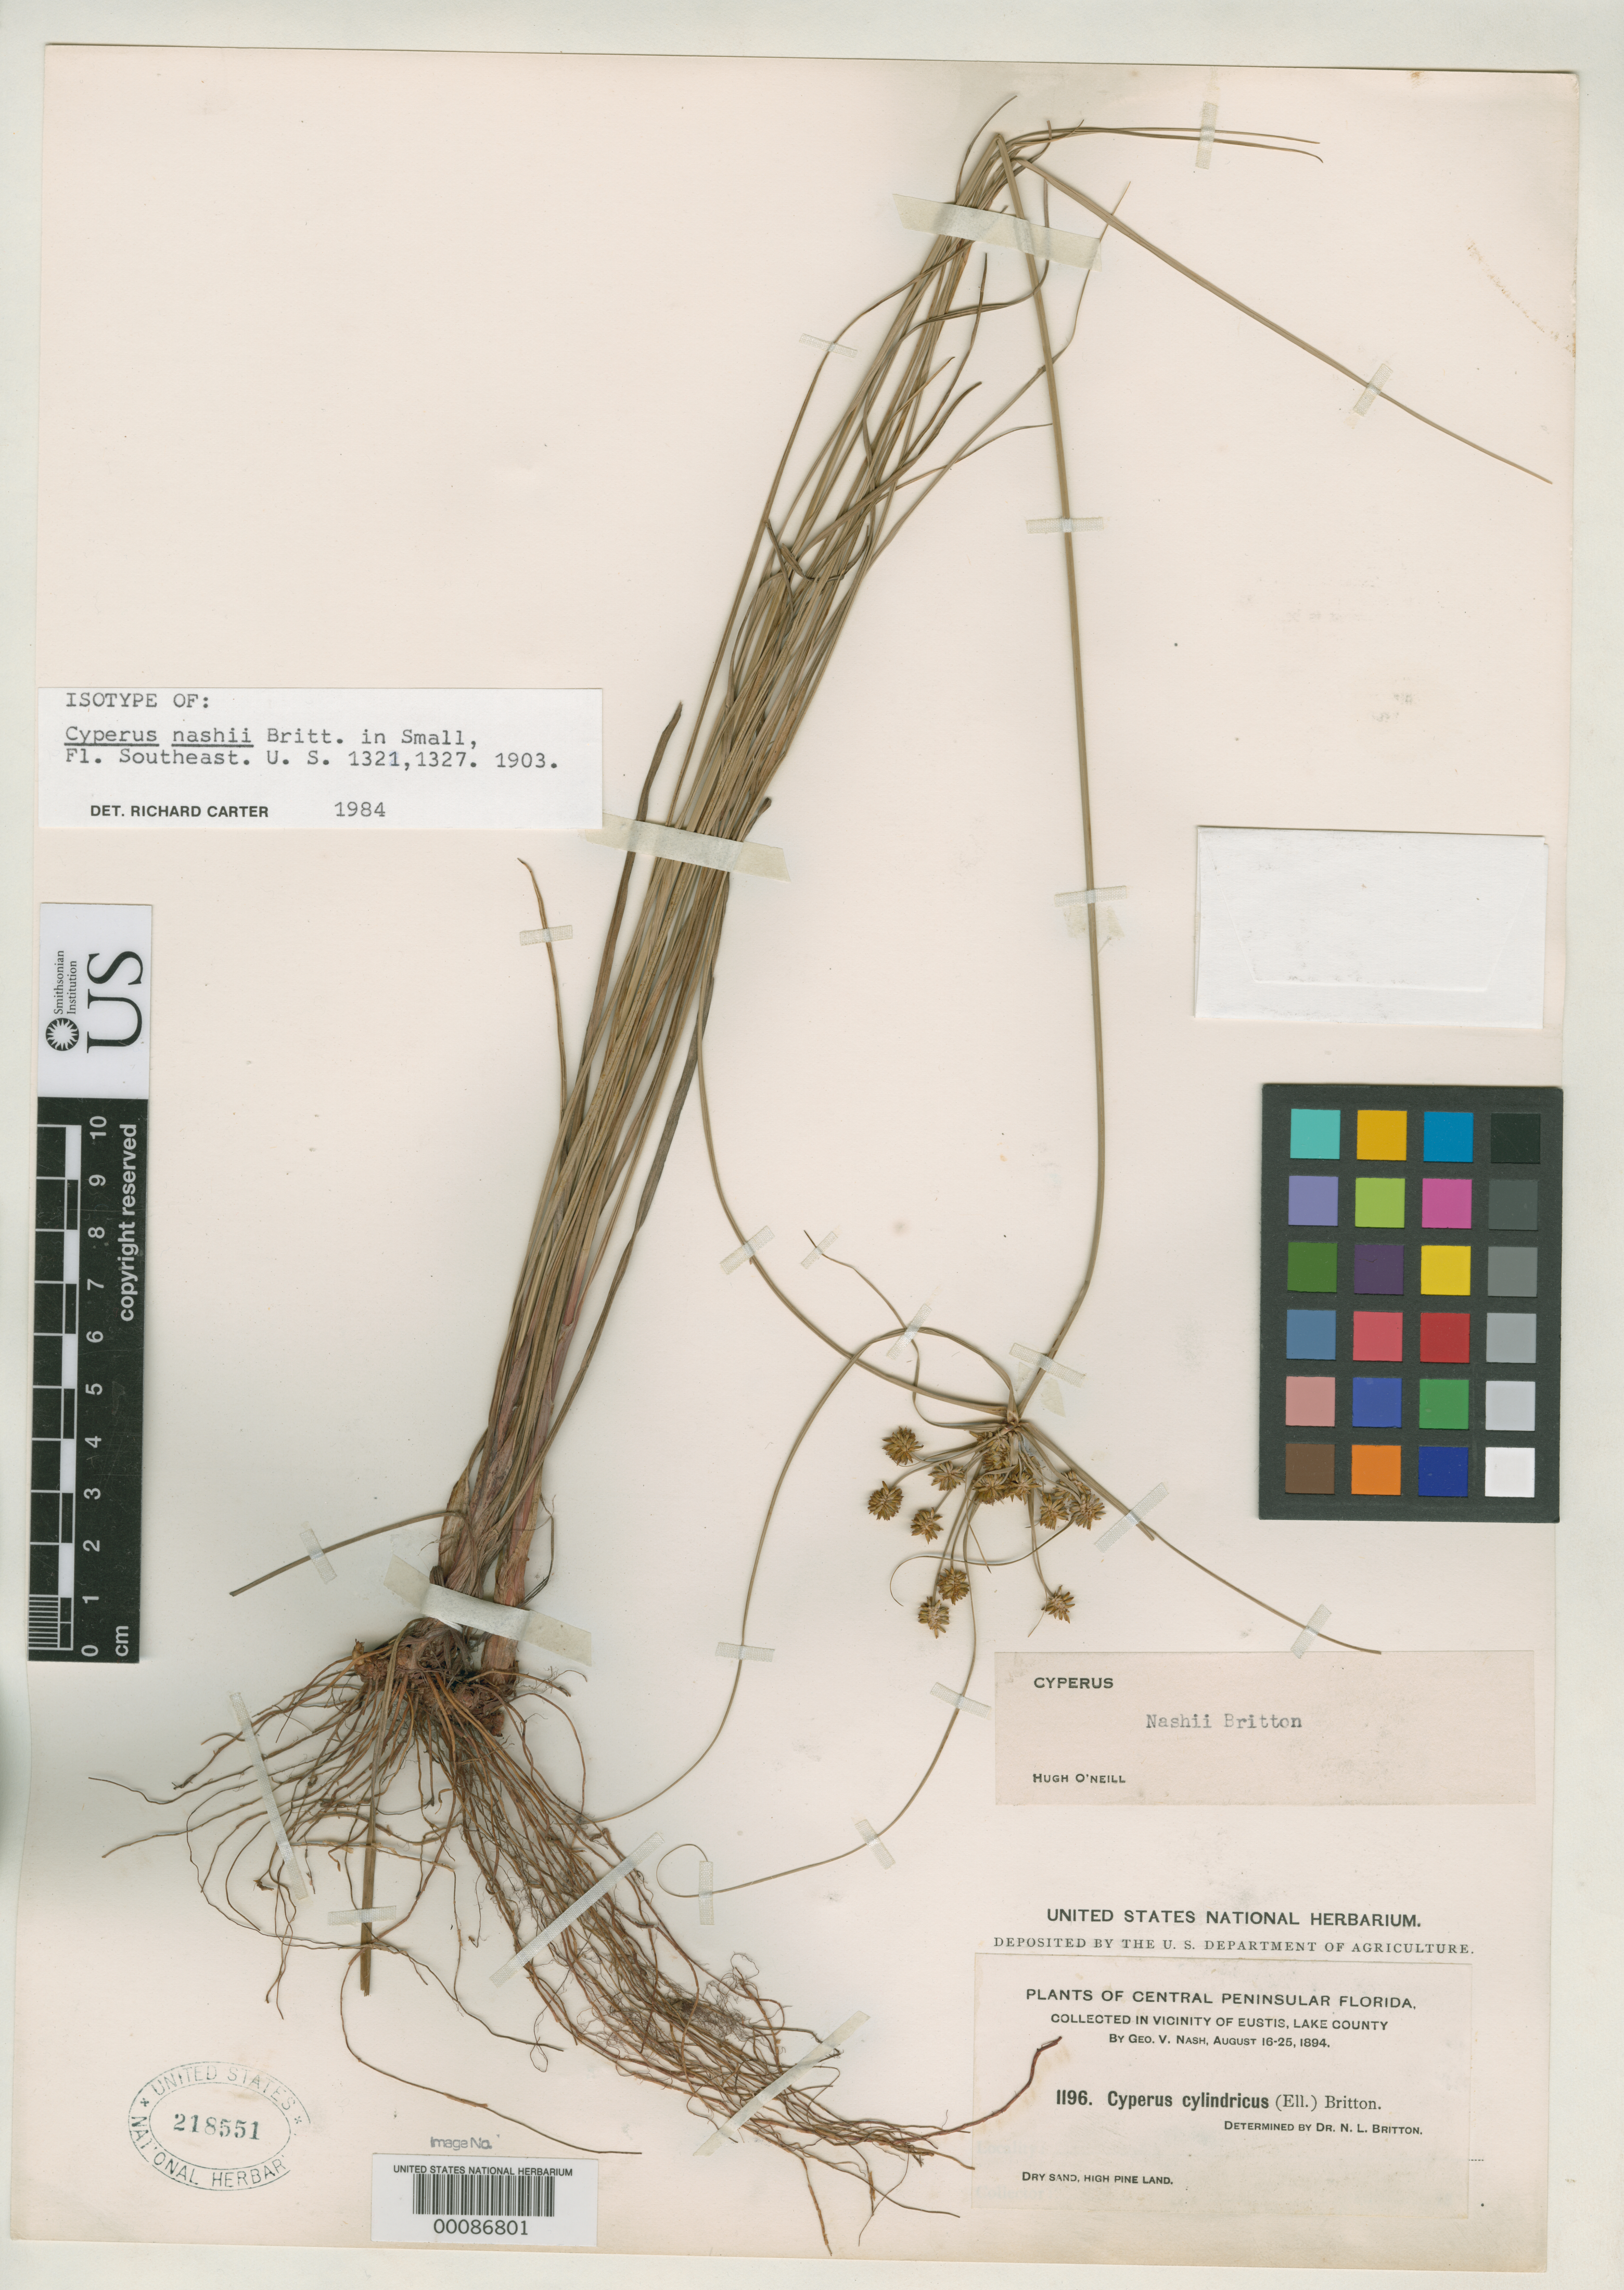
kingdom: Plantae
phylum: Tracheophyta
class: Liliopsida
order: Poales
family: Cyperaceae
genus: Cyperus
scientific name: Cyperus nashii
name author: Britton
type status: Isotype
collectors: G. V. Nash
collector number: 1196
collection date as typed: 16 Aug 1894 to 25 Aug 1894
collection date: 1894-08-16/1894-08-25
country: United States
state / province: Florida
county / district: Lake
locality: Eustis.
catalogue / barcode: US 218551